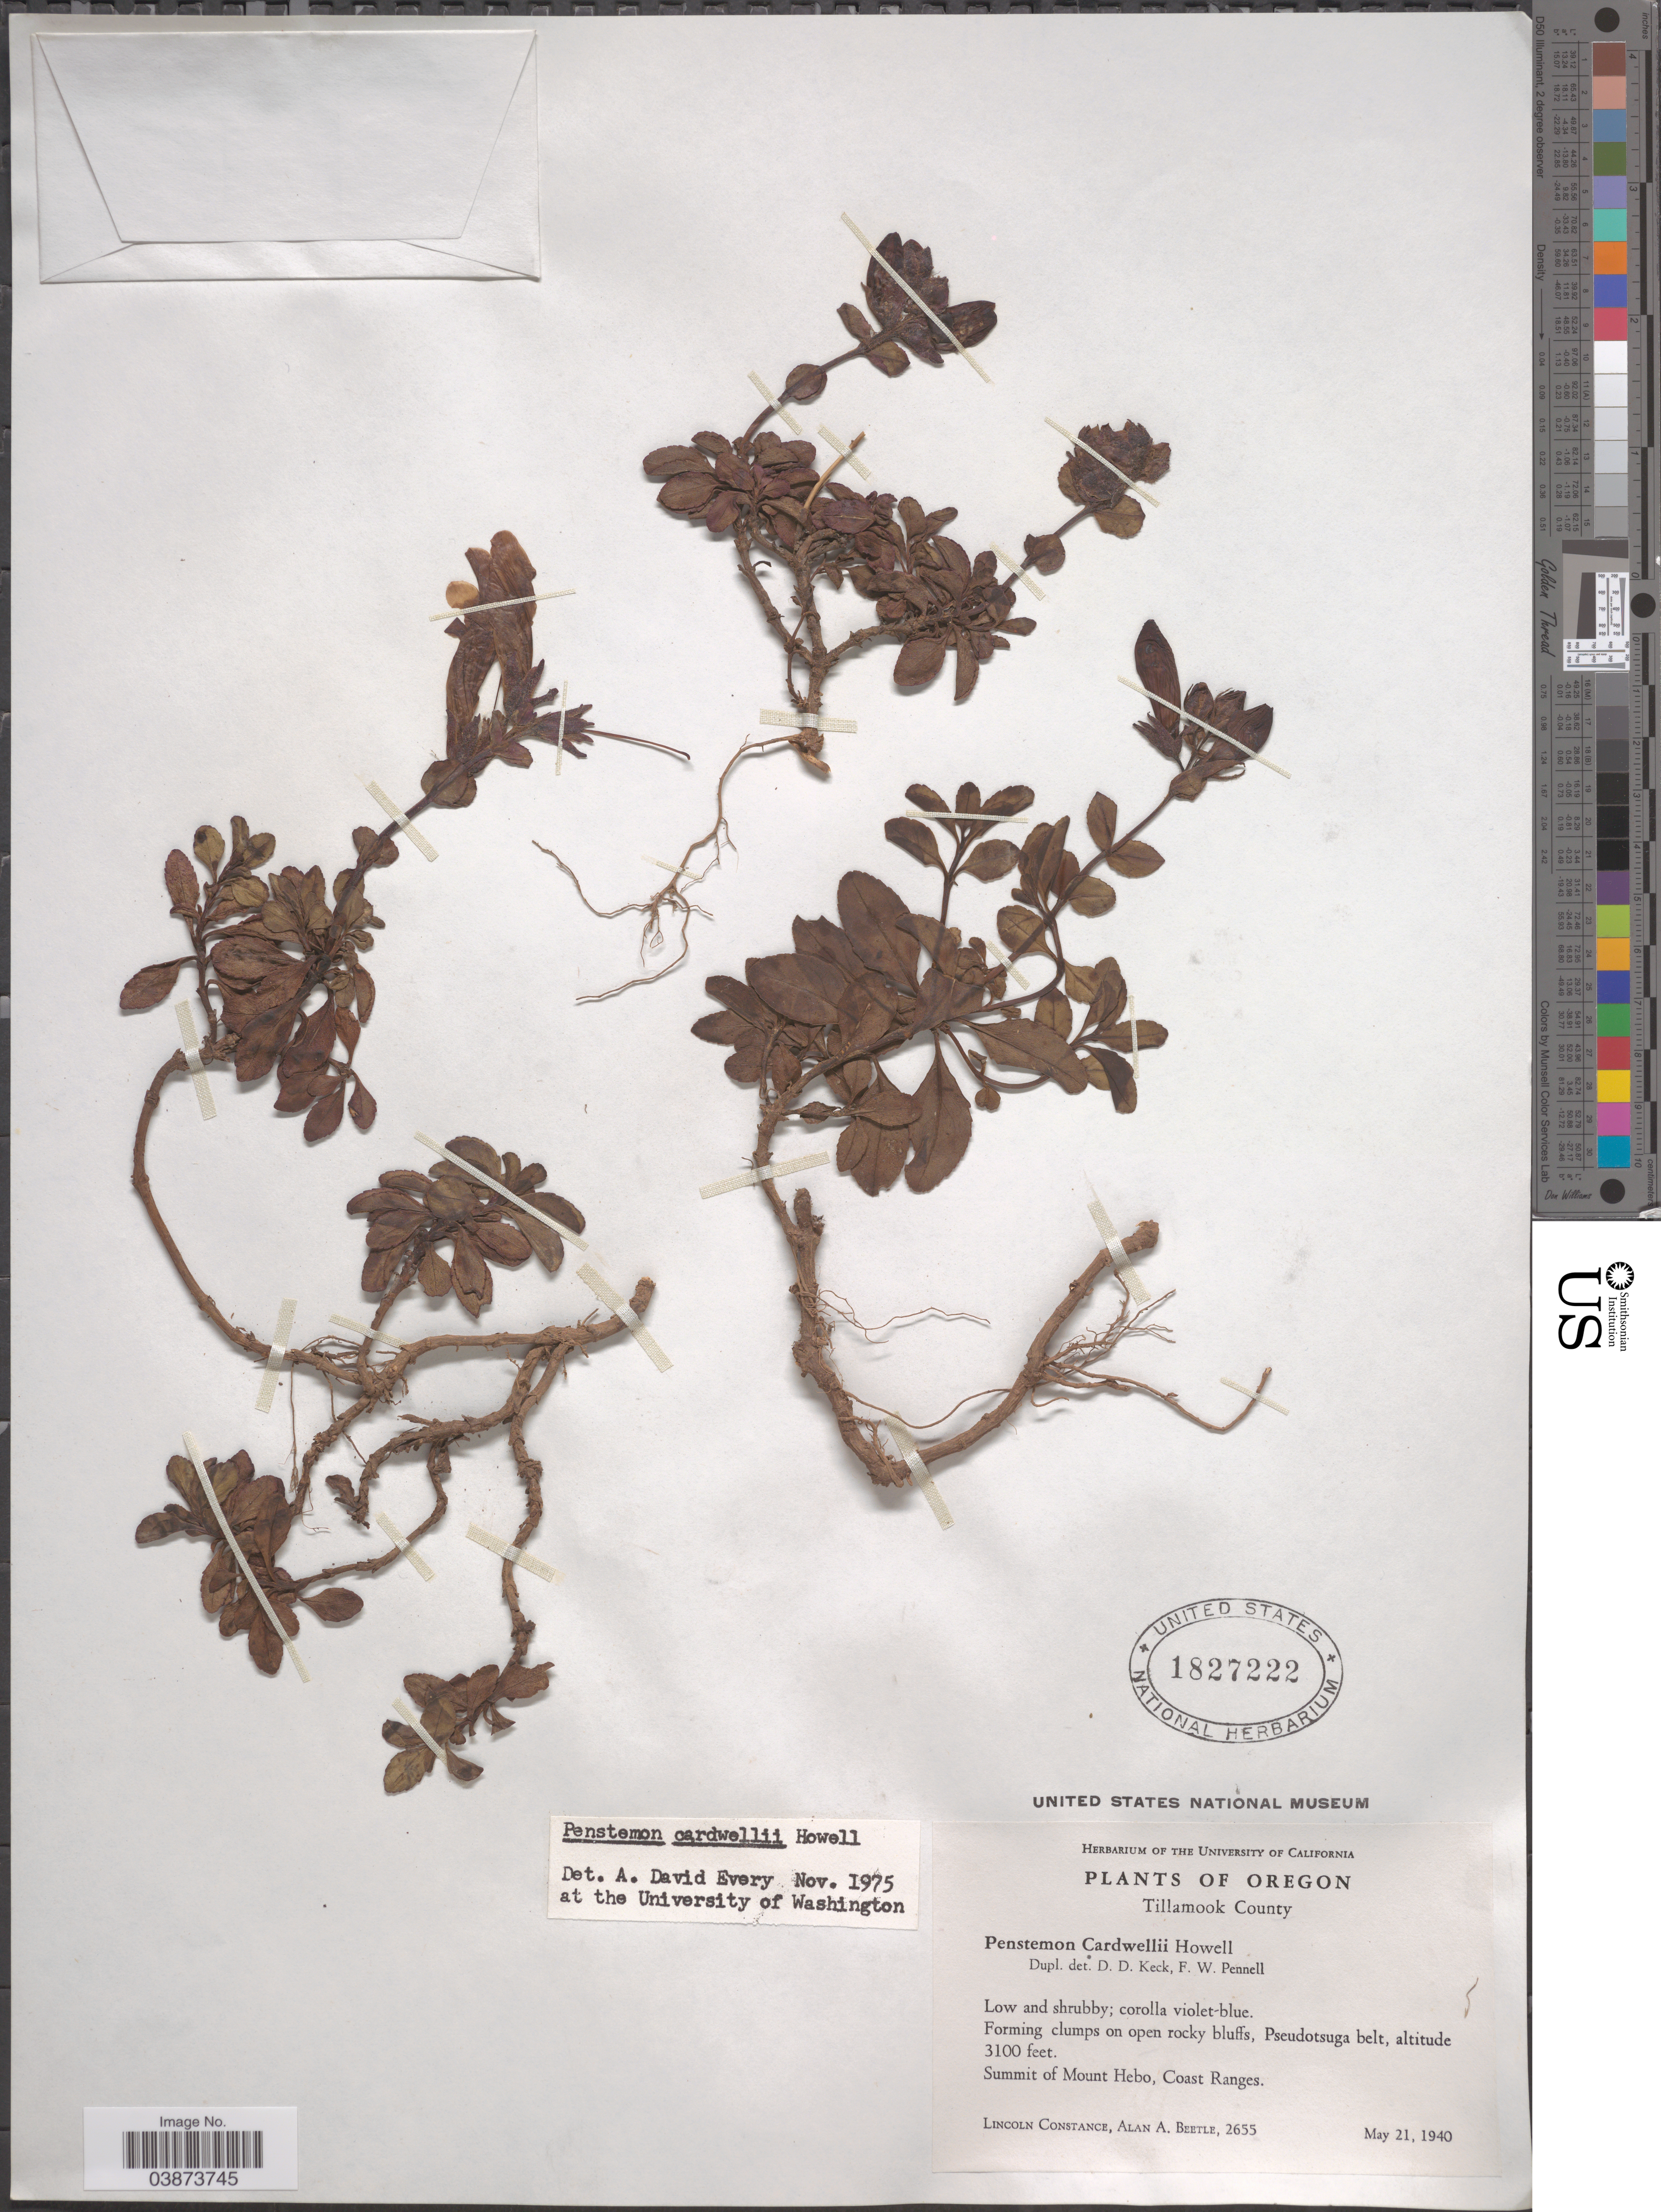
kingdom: Plantae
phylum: Tracheophyta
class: Magnoliopsida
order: Lamiales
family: Plantaginaceae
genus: Penstemon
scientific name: Penstemon cardwellii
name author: Howell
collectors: L. Constance & A. A. Beetle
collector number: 2655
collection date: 1940-05-21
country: United States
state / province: Oregon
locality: Tillamook County. Forming clumps on open rocky bluffs, Pseudotsuga belt. Summit of Mount Hebo, Coast Ranges.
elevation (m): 945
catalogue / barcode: US 1827222